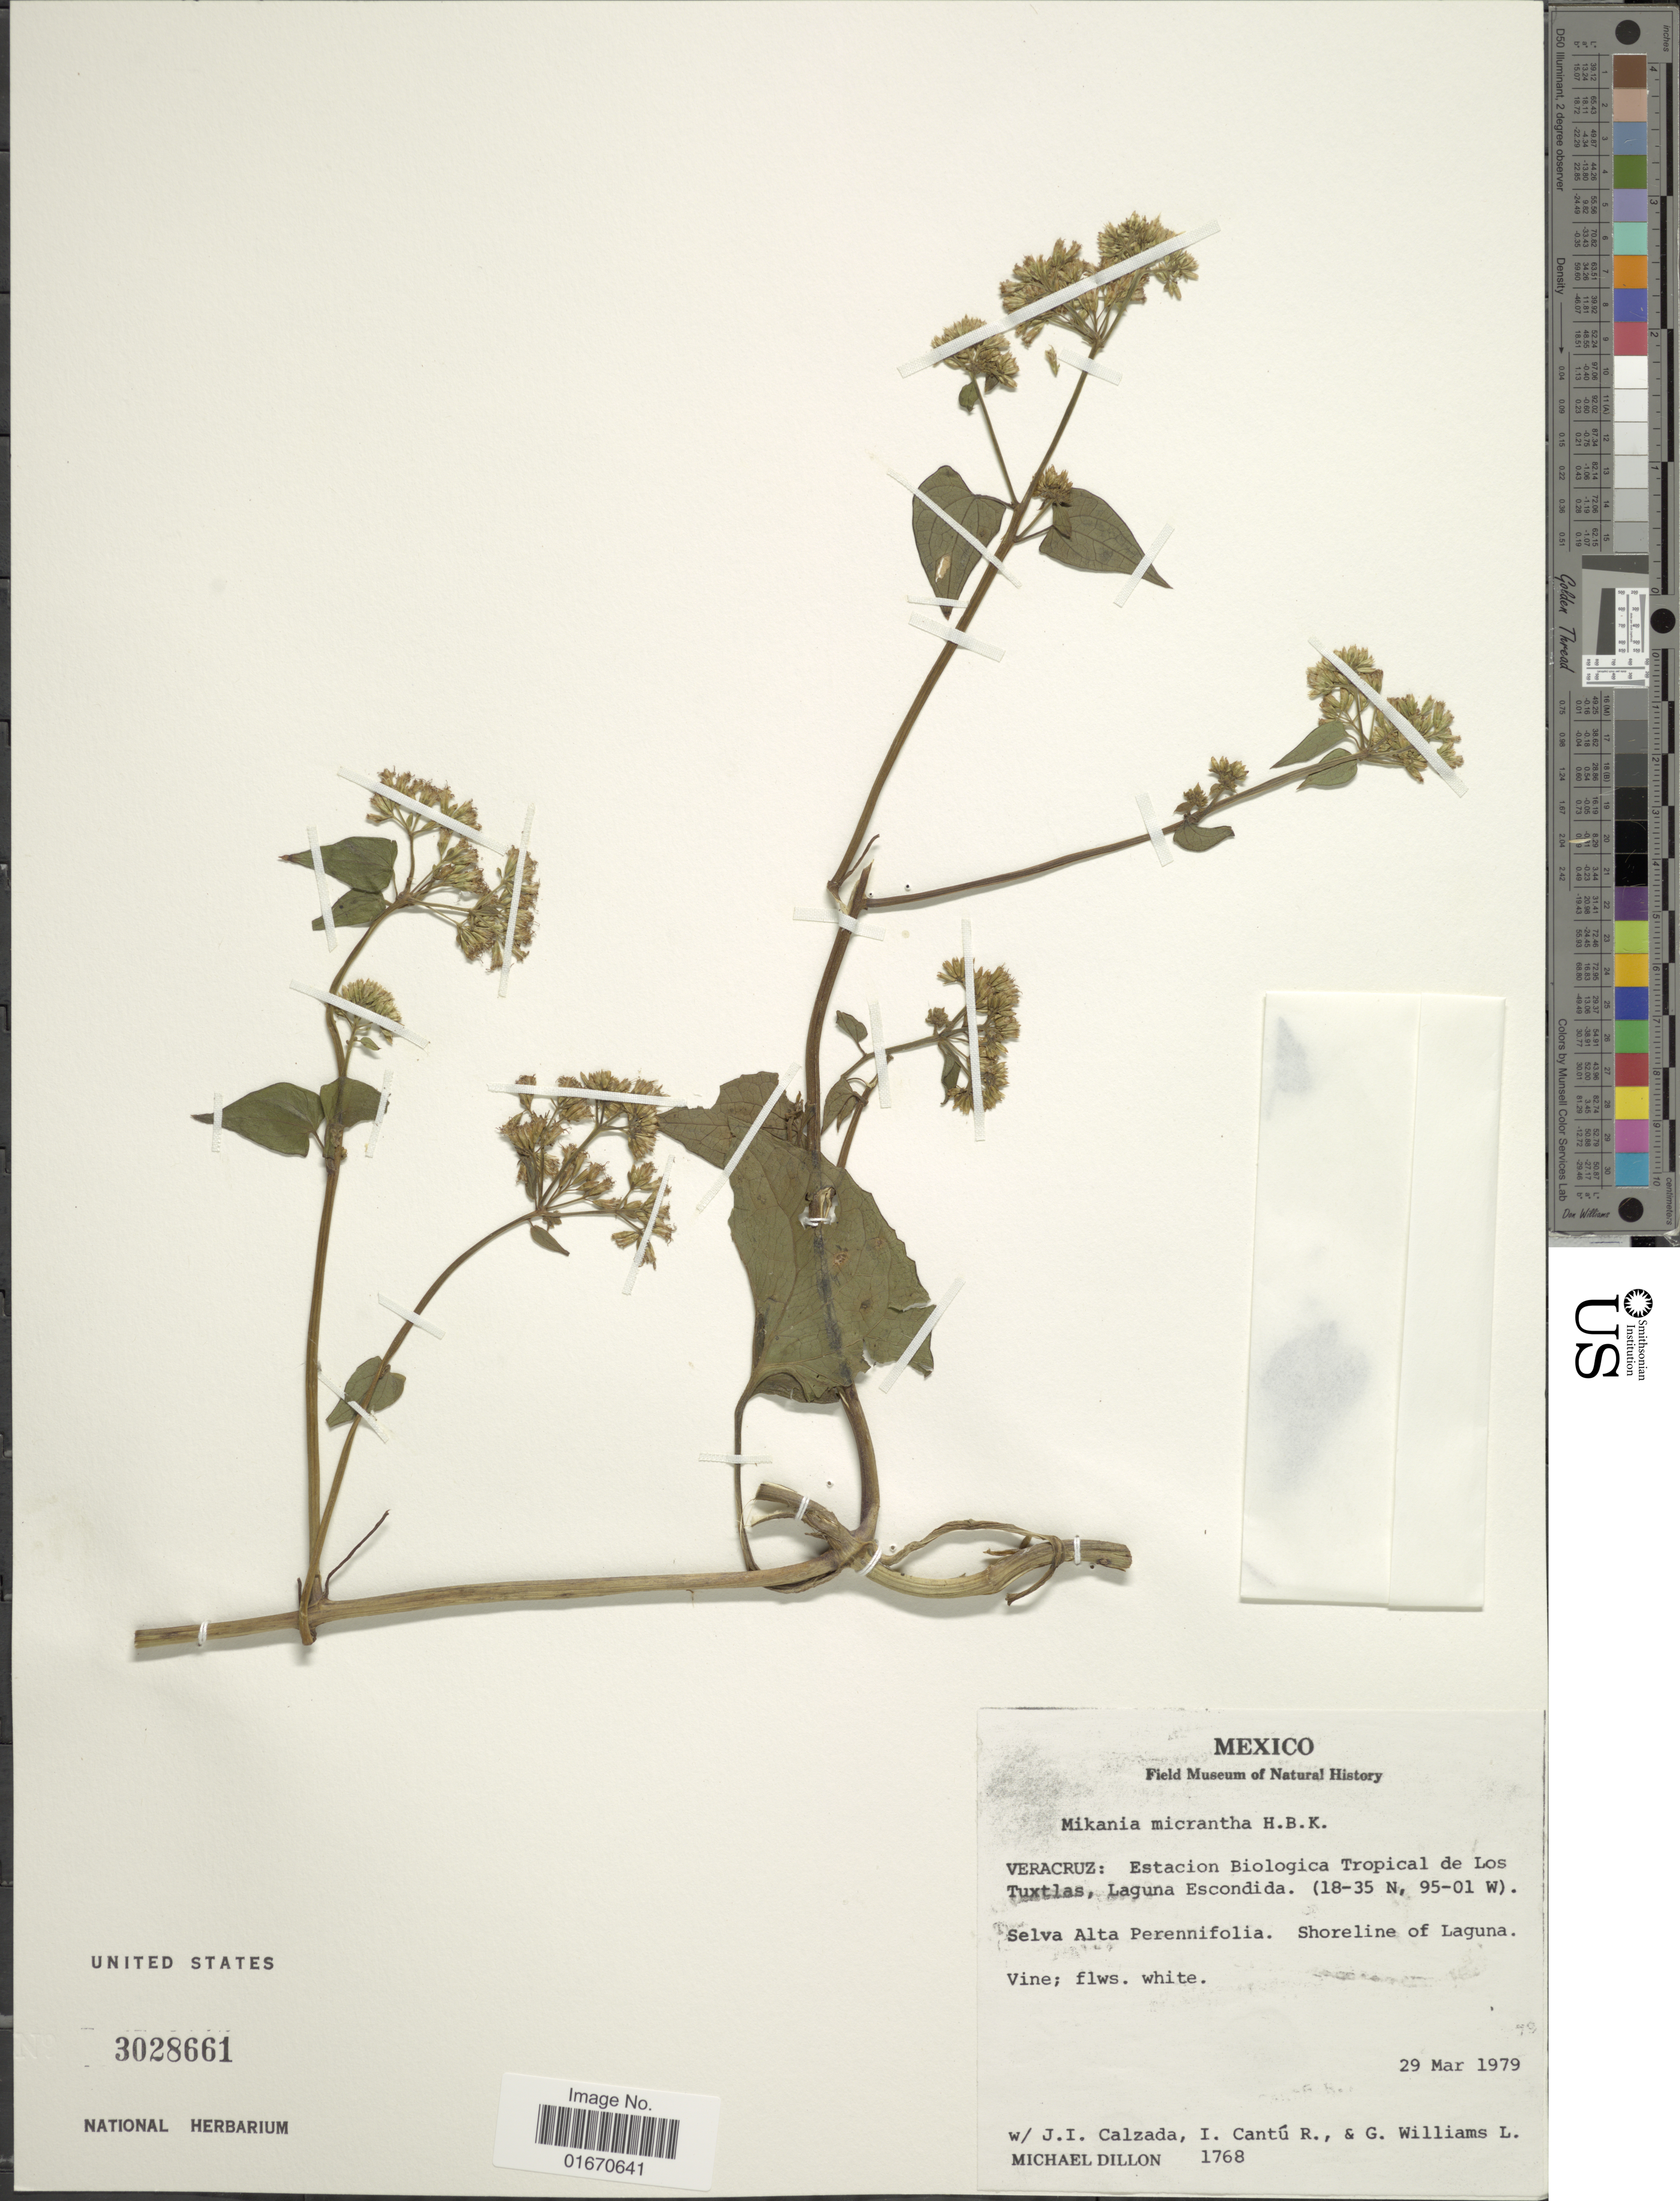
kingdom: Plantae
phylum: Tracheophyta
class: Magnoliopsida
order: Asterales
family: Asteraceae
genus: Mikania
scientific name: Mikania micrantha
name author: Kunth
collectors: M. O. Dillon, J. I. Calzada, I. Cantu R. & G. Williams-L.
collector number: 1768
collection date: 1979-03-29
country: Mexico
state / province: Veracruz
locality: Veracruz, Estacion Biologica Tropical de Los Tuxtlas, Laguna Escondida, Selva Alta Perennifolia, shoreline of Laguan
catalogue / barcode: US 3028661